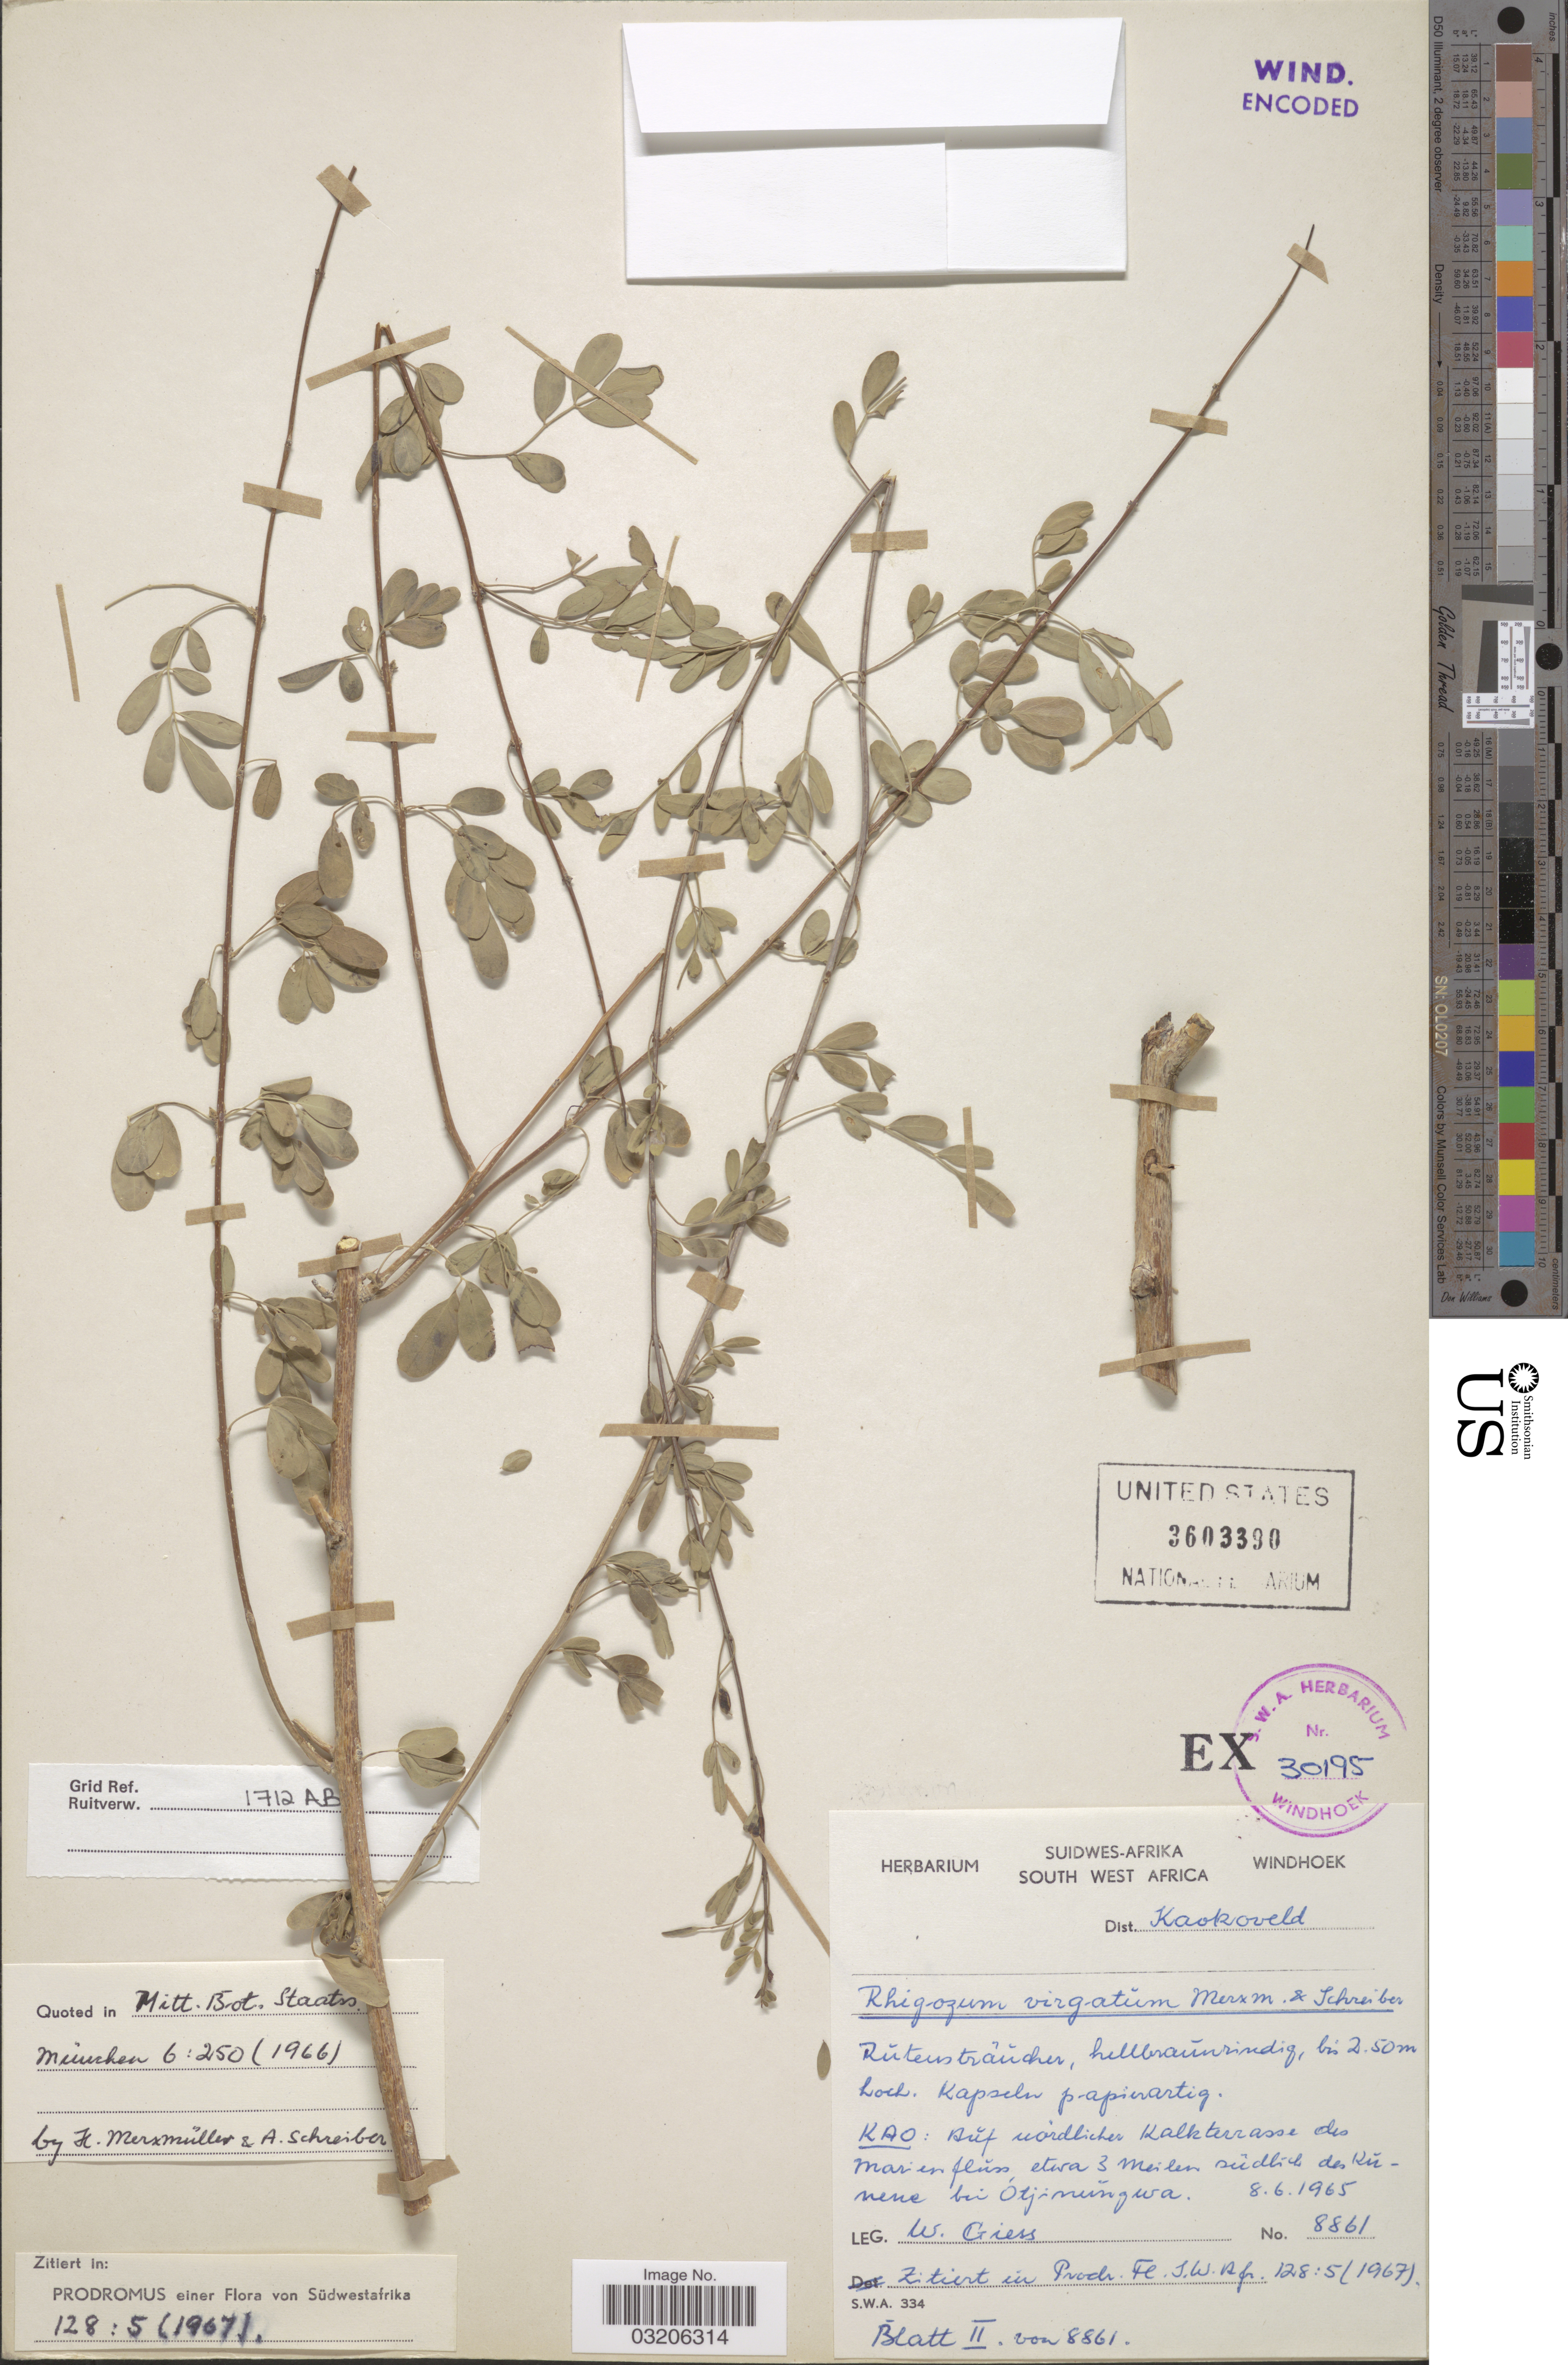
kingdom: Plantae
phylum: Tracheophyta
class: Magnoliopsida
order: Lamiales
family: Bignoniaceae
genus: Rhigozum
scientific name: Rhigozum virgatum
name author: Merxm. & A. Schreib.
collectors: W. Giess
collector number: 8861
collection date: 1965-06-08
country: Tonga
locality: Kao: Aüf nördlichen Kalkterasse des mar [interpreted] en flüss, etwa [interpreted] 3 Meilen südlich des Kŭnene bei Otjinungwa.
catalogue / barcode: US 3603390